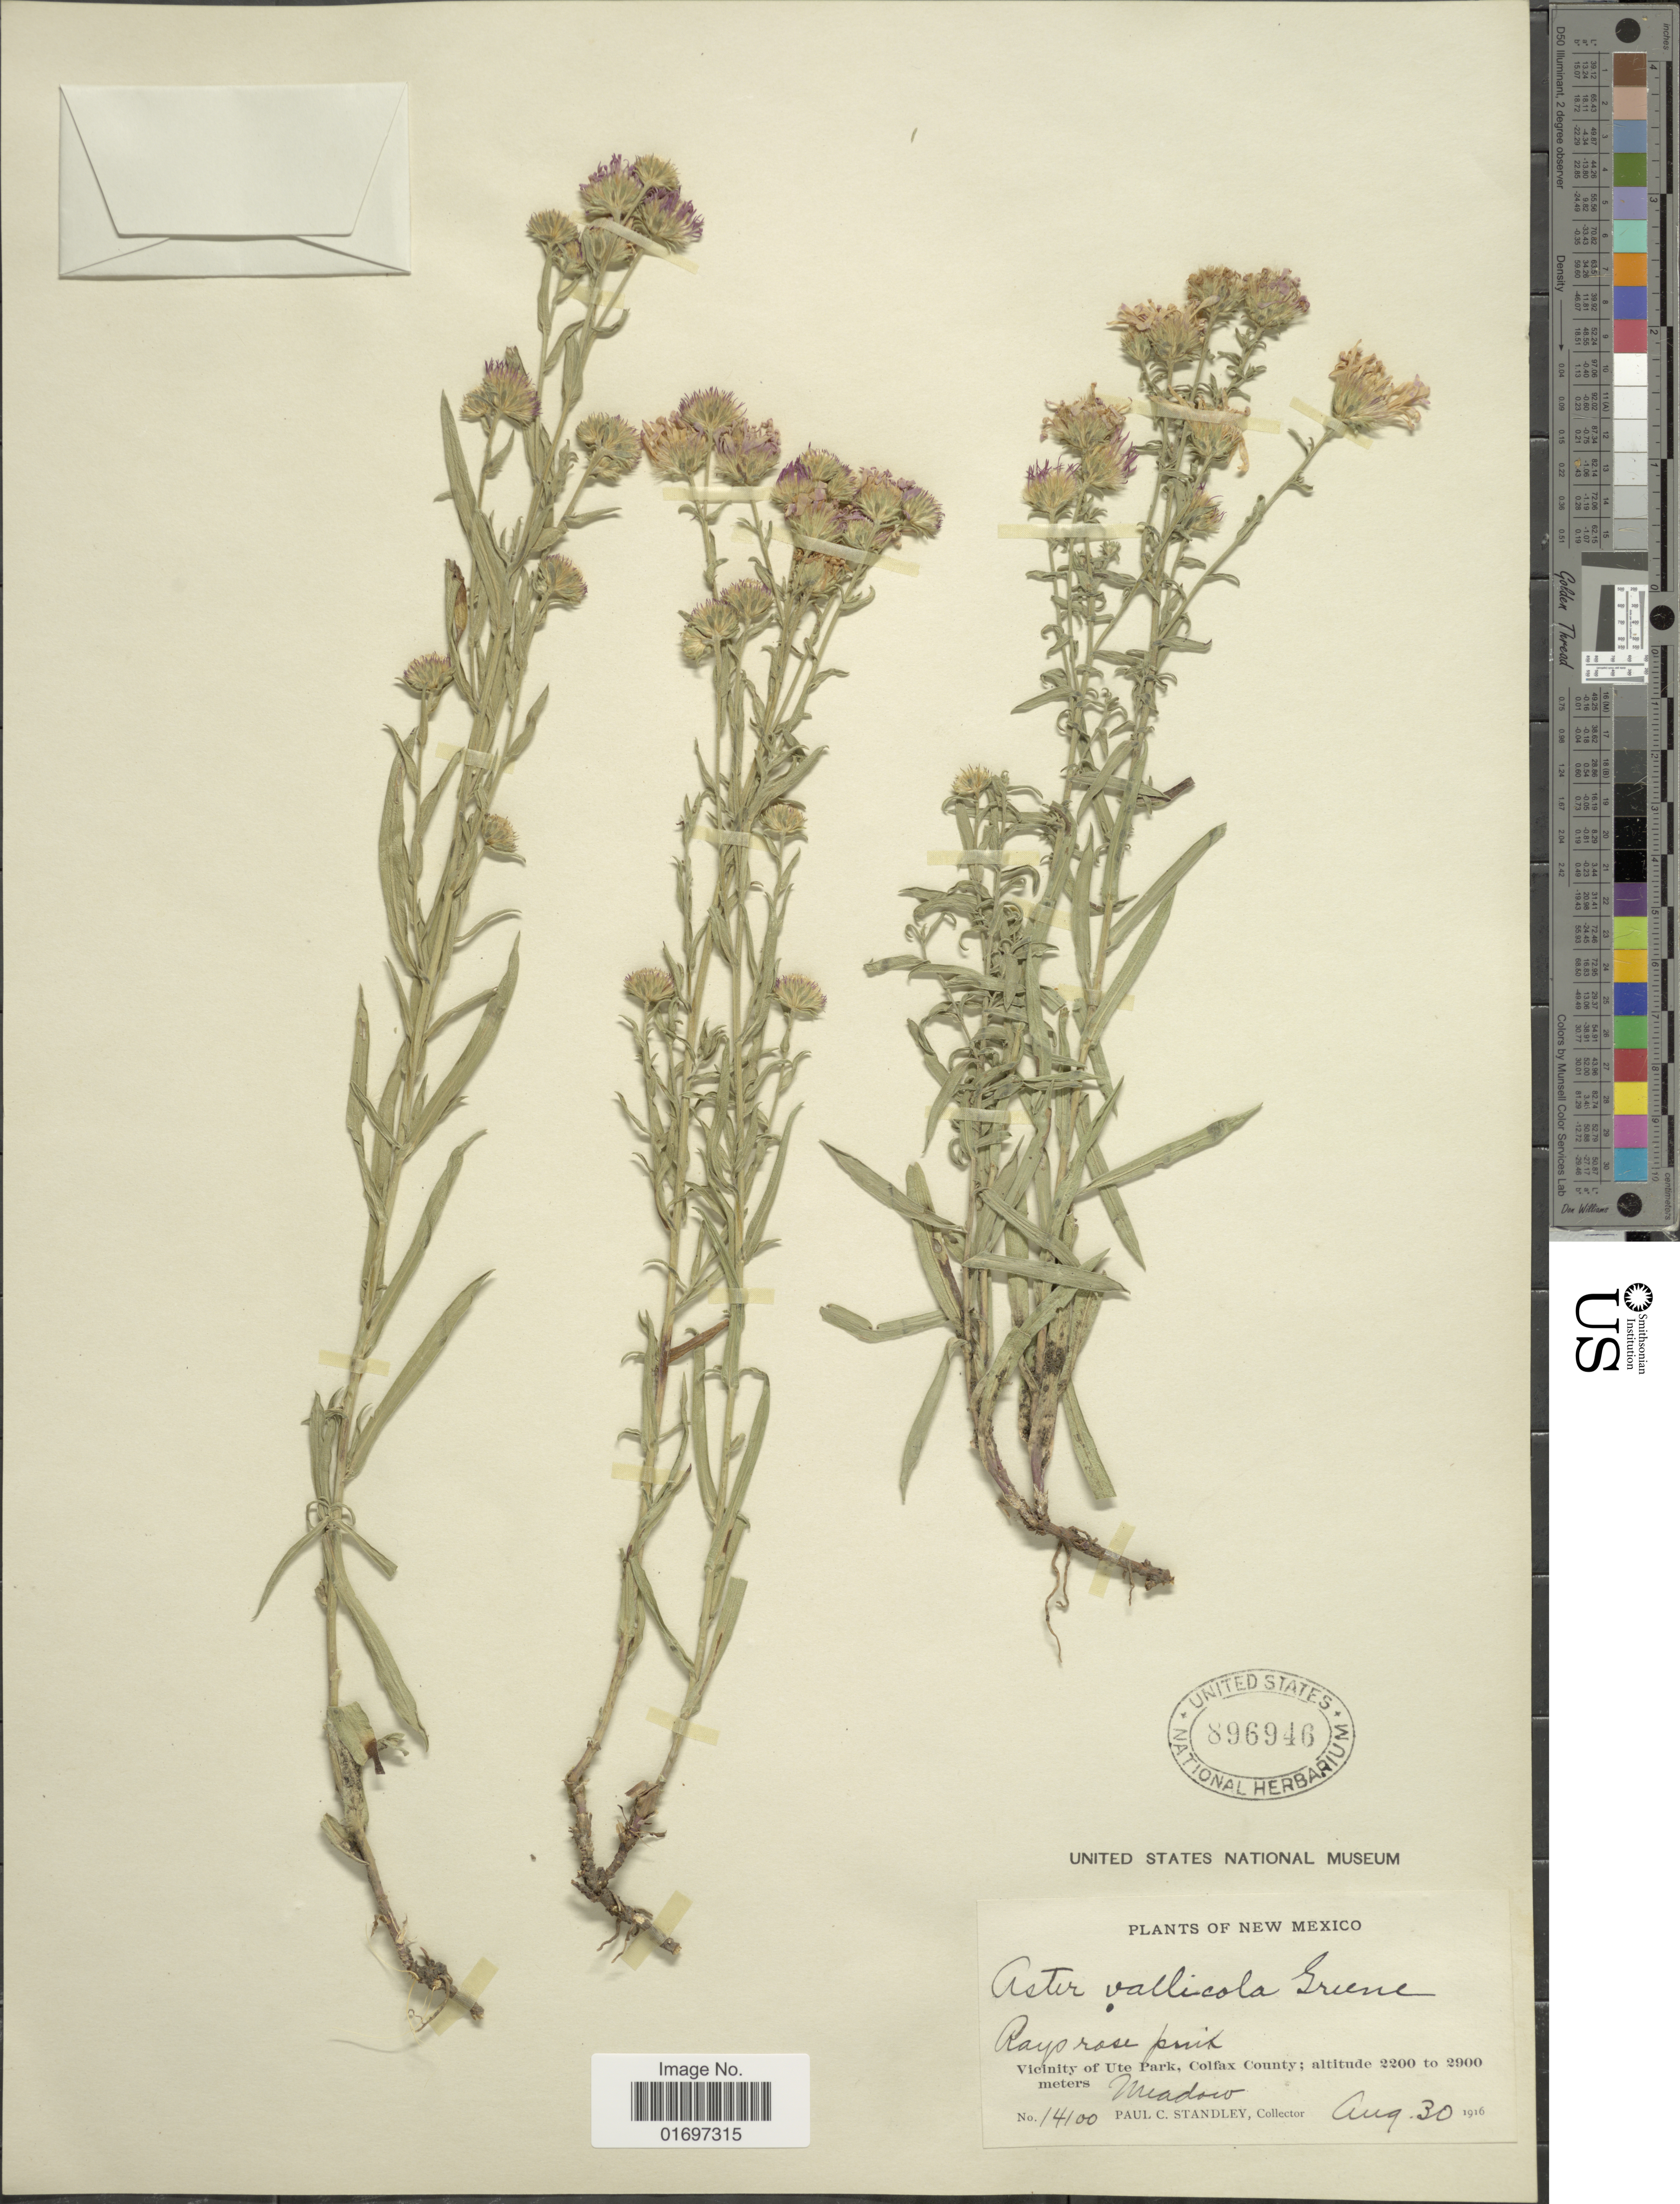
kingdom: Plantae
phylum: Tracheophyta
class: Magnoliopsida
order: Asterales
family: Asteraceae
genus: Symphyotrichum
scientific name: Symphyotrichum ascendens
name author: (Lindl.) G.L. Nesom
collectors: P. C. Standley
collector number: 14100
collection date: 1916-08-30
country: United States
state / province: New Mexico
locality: New Mexico. Vicinity of Ute Park, Colfax County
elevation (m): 2200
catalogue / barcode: US 896946